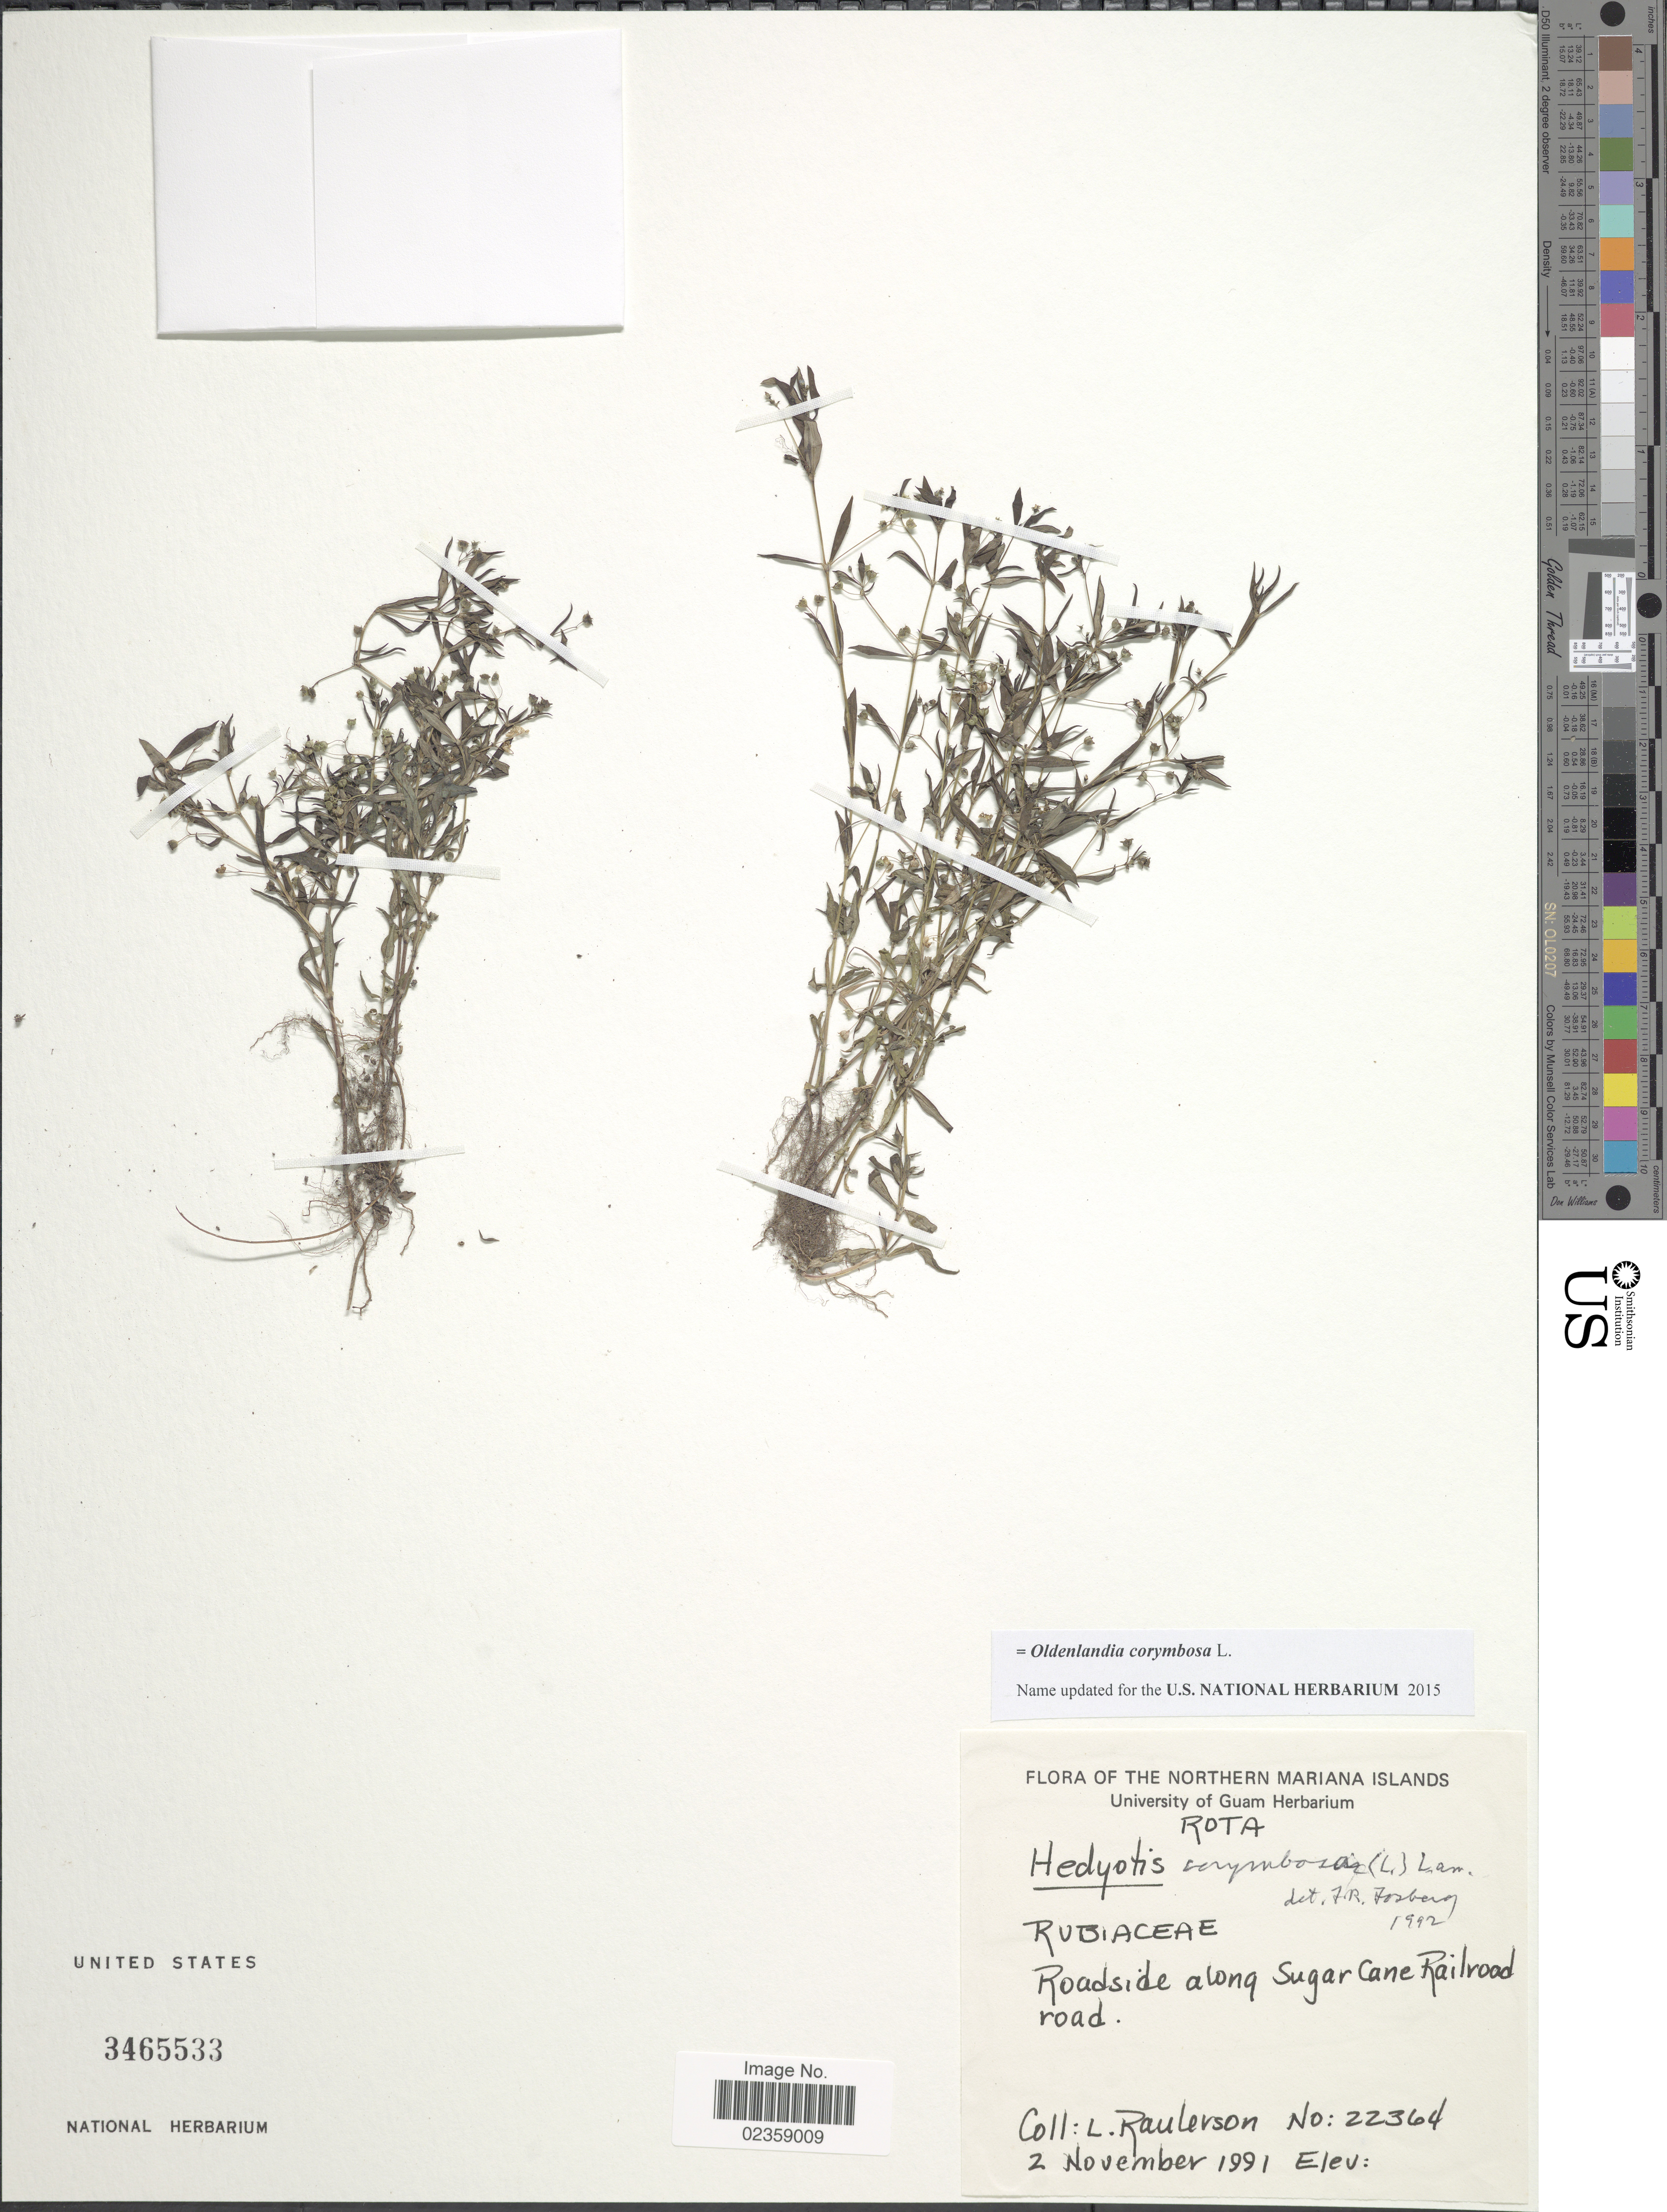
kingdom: Plantae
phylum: Tracheophyta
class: Magnoliopsida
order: Gentianales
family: Rubiaceae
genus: Oldenlandia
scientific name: Oldenlandia corymbosa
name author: L.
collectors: L. Raulerson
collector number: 22364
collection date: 1991-11-02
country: Northern Mariana Islands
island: Rota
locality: Roadside along Sugar Cane Railroad road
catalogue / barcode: US 3465533